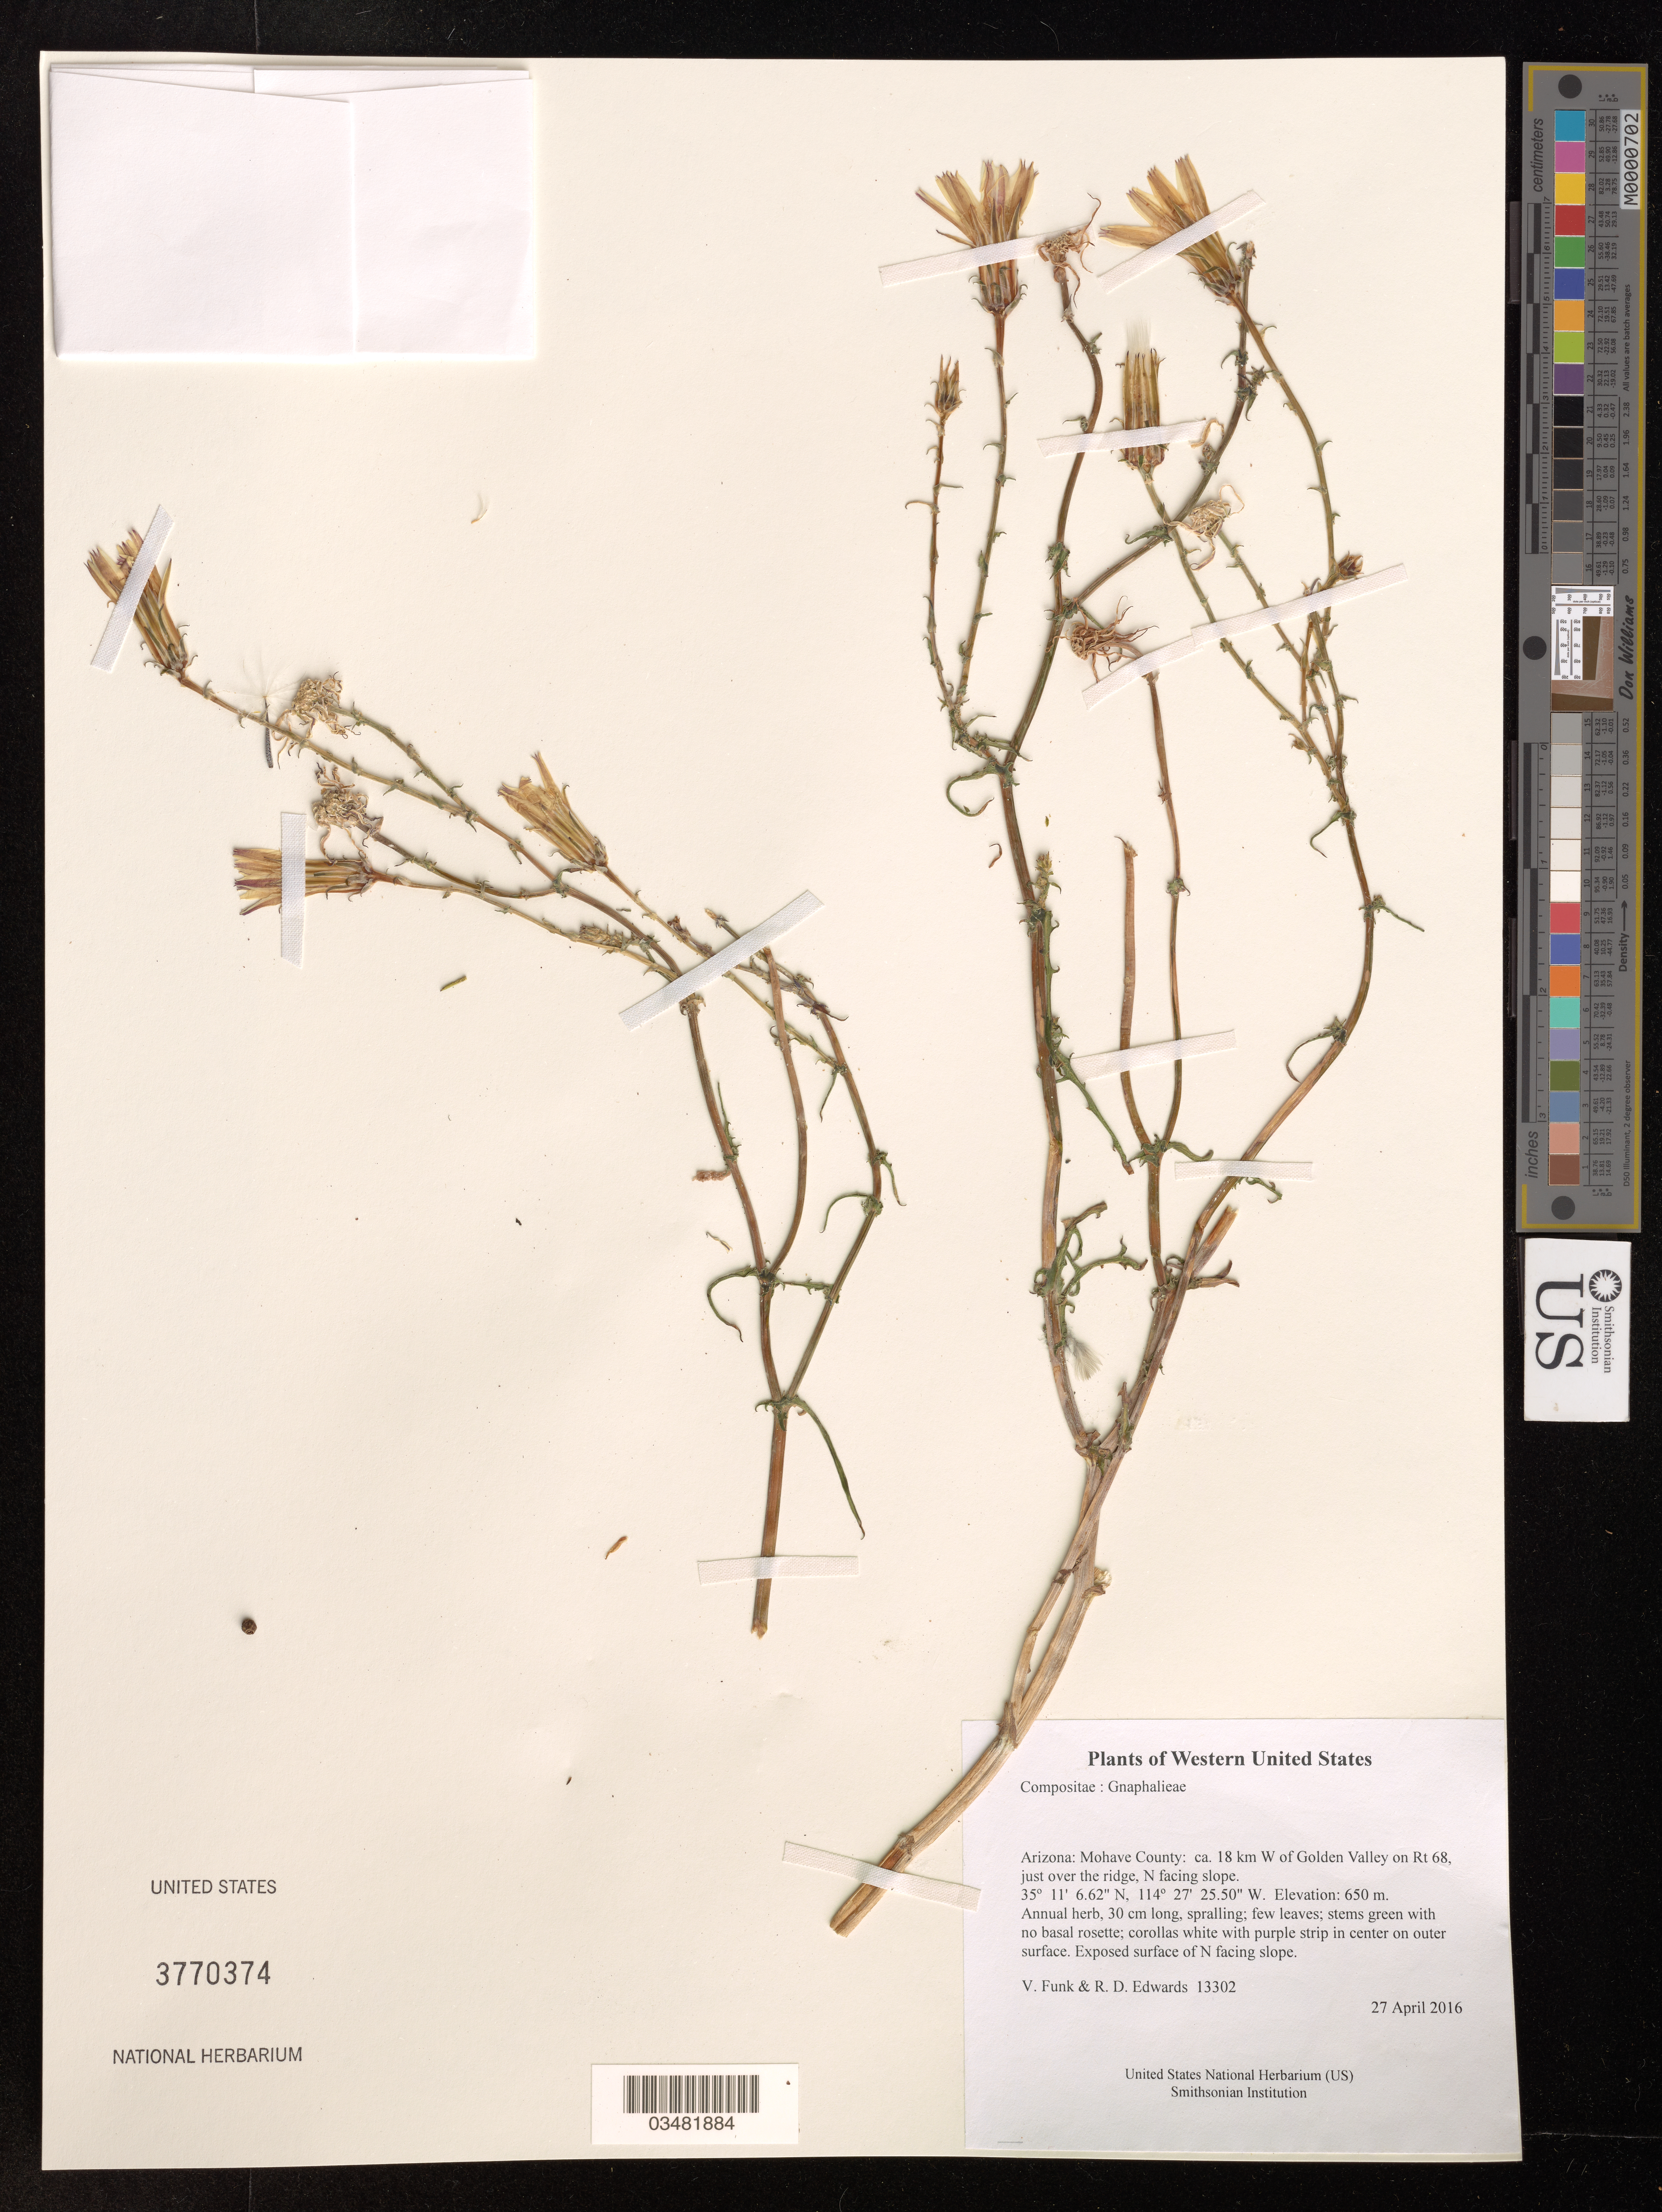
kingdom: Plantae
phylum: Tracheophyta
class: Magnoliopsida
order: Asterales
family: Asteraceae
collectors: R.D. Edwards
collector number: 13302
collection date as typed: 27 April 2016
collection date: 2016-04-27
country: United States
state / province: Arizona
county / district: Mohave County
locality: ca. 18 km W of Golden Valley on Rt 68, just over the ridge, N facing slope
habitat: Exposed surface of N facing slope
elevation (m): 650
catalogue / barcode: US 3770374